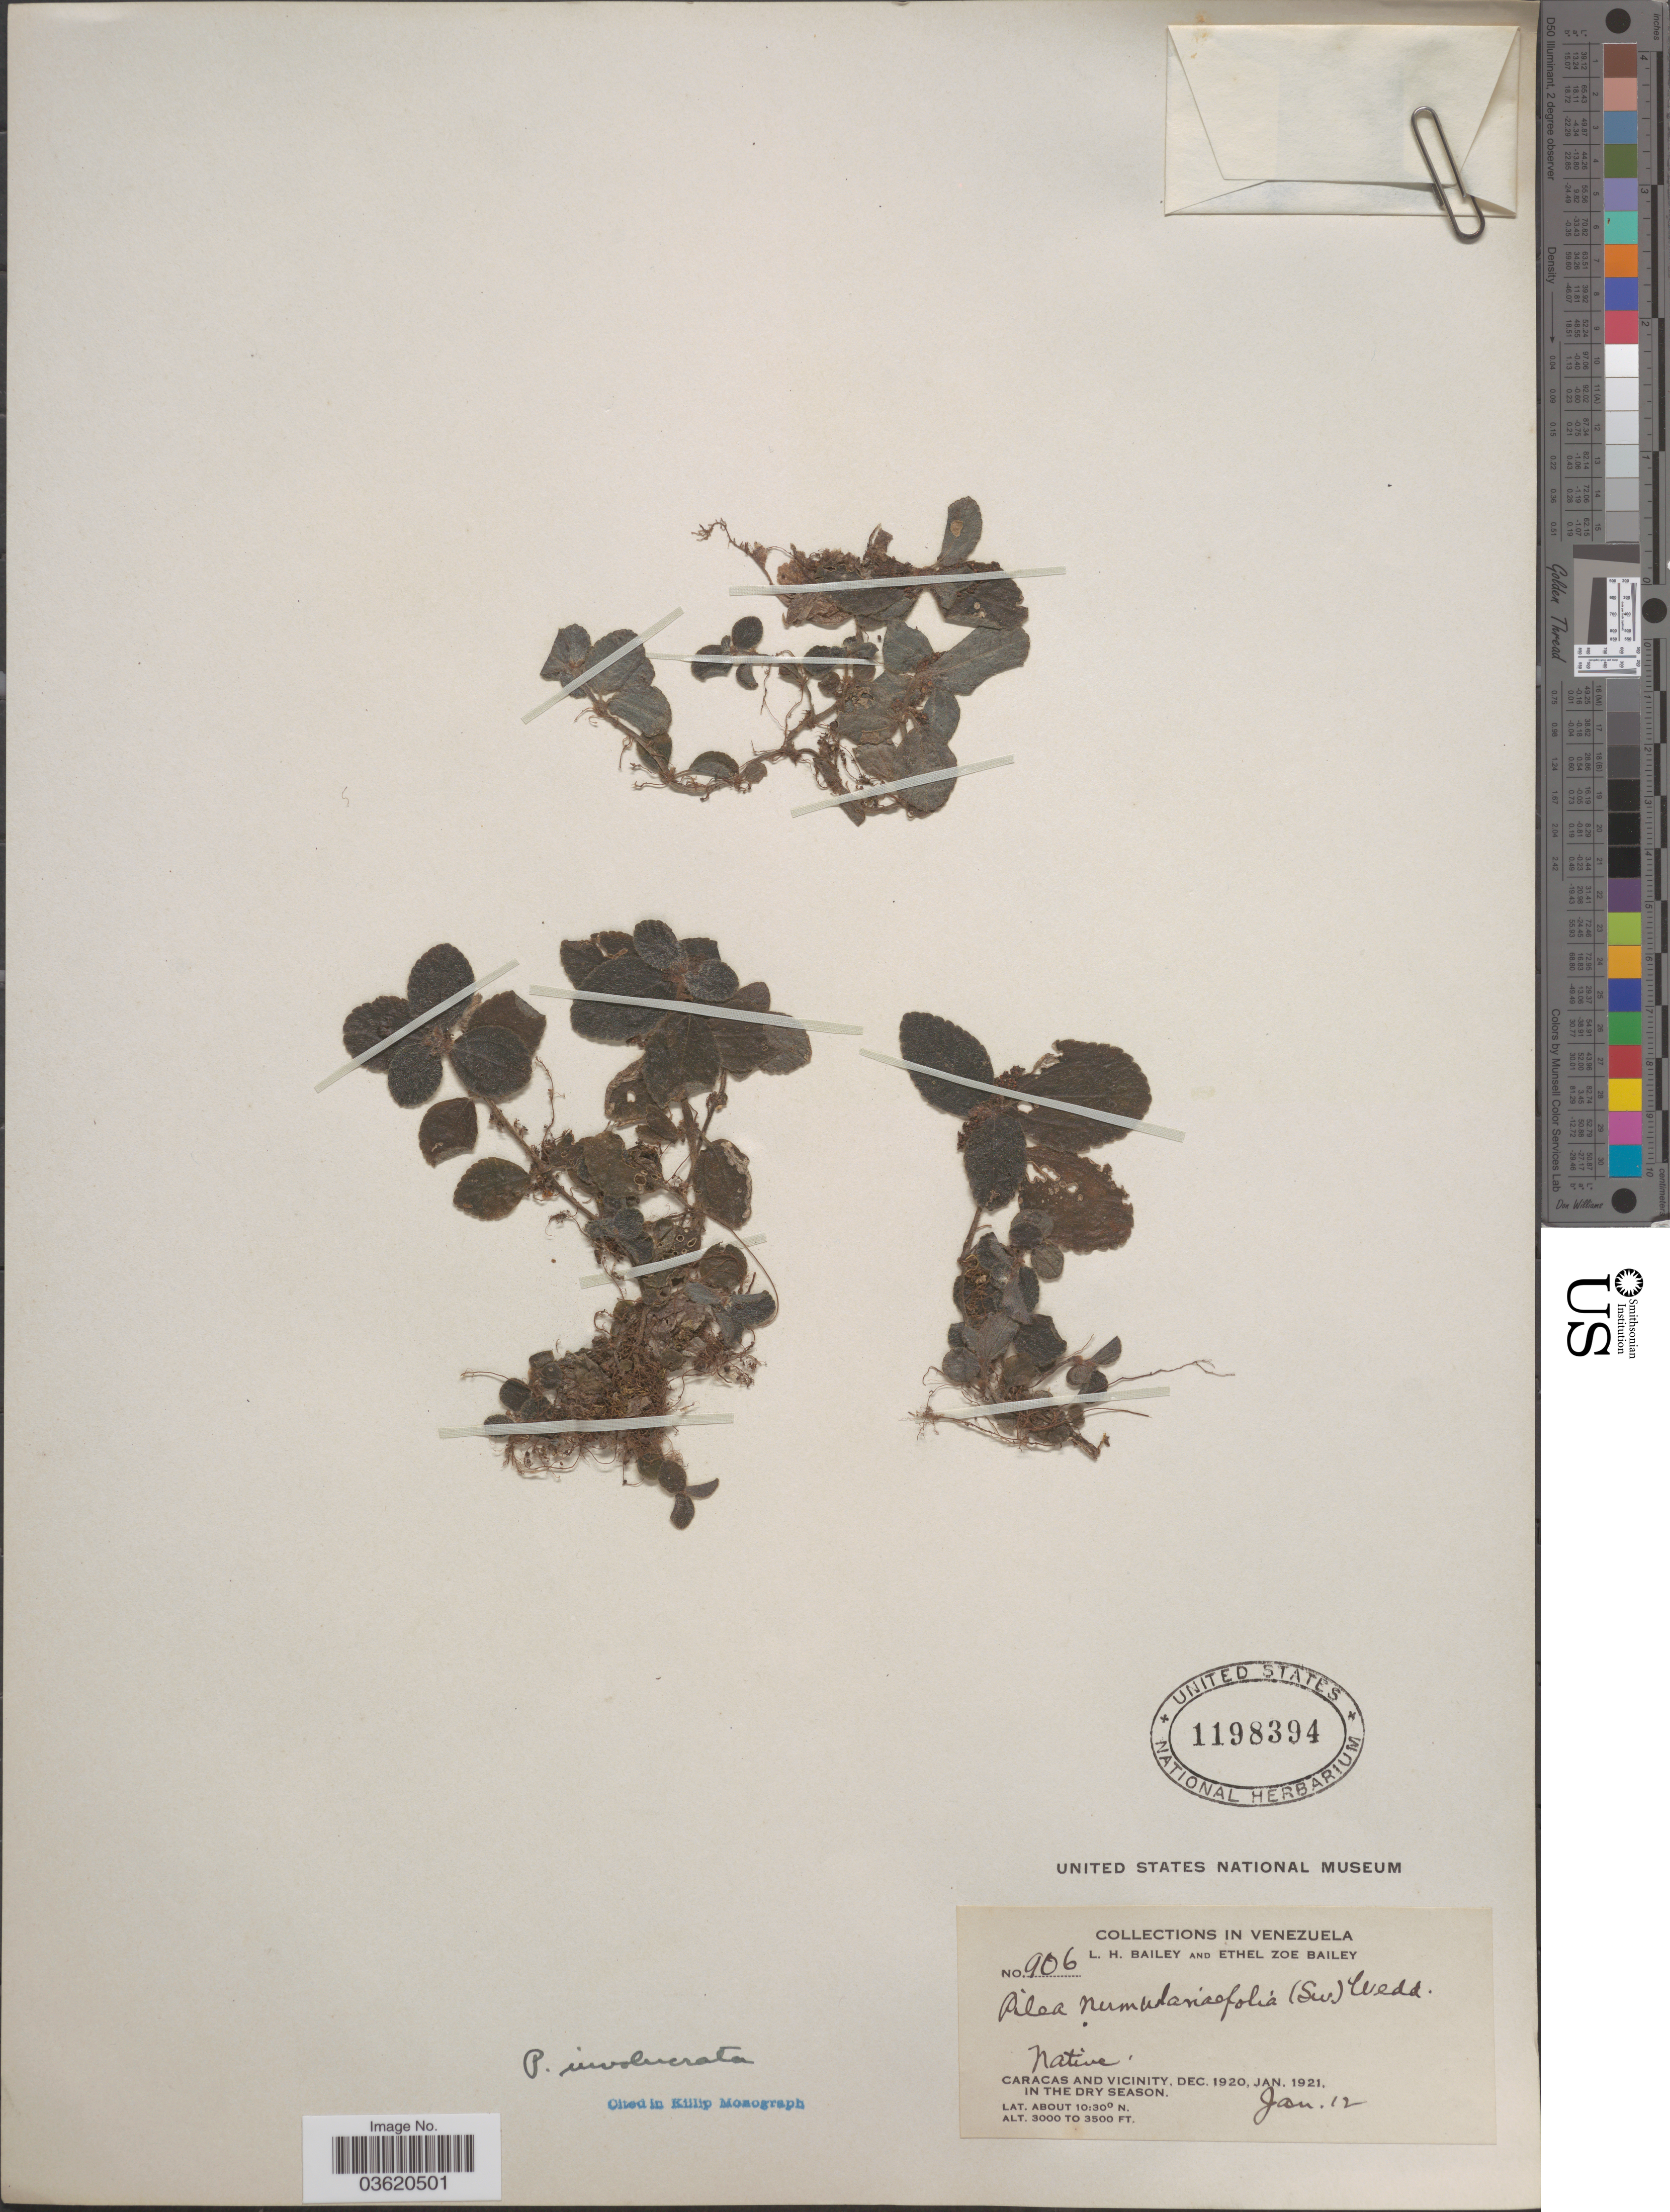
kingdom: Plantae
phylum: Tracheophyta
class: Magnoliopsida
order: Rosales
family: Urticaceae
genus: Pilea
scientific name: Pilea involucrata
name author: Urb.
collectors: L. H. Bailey & E. Z. Bailey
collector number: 906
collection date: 1921-01-12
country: Venezuela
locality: Caracas and vicinity.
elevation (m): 3000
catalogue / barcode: US 1198394